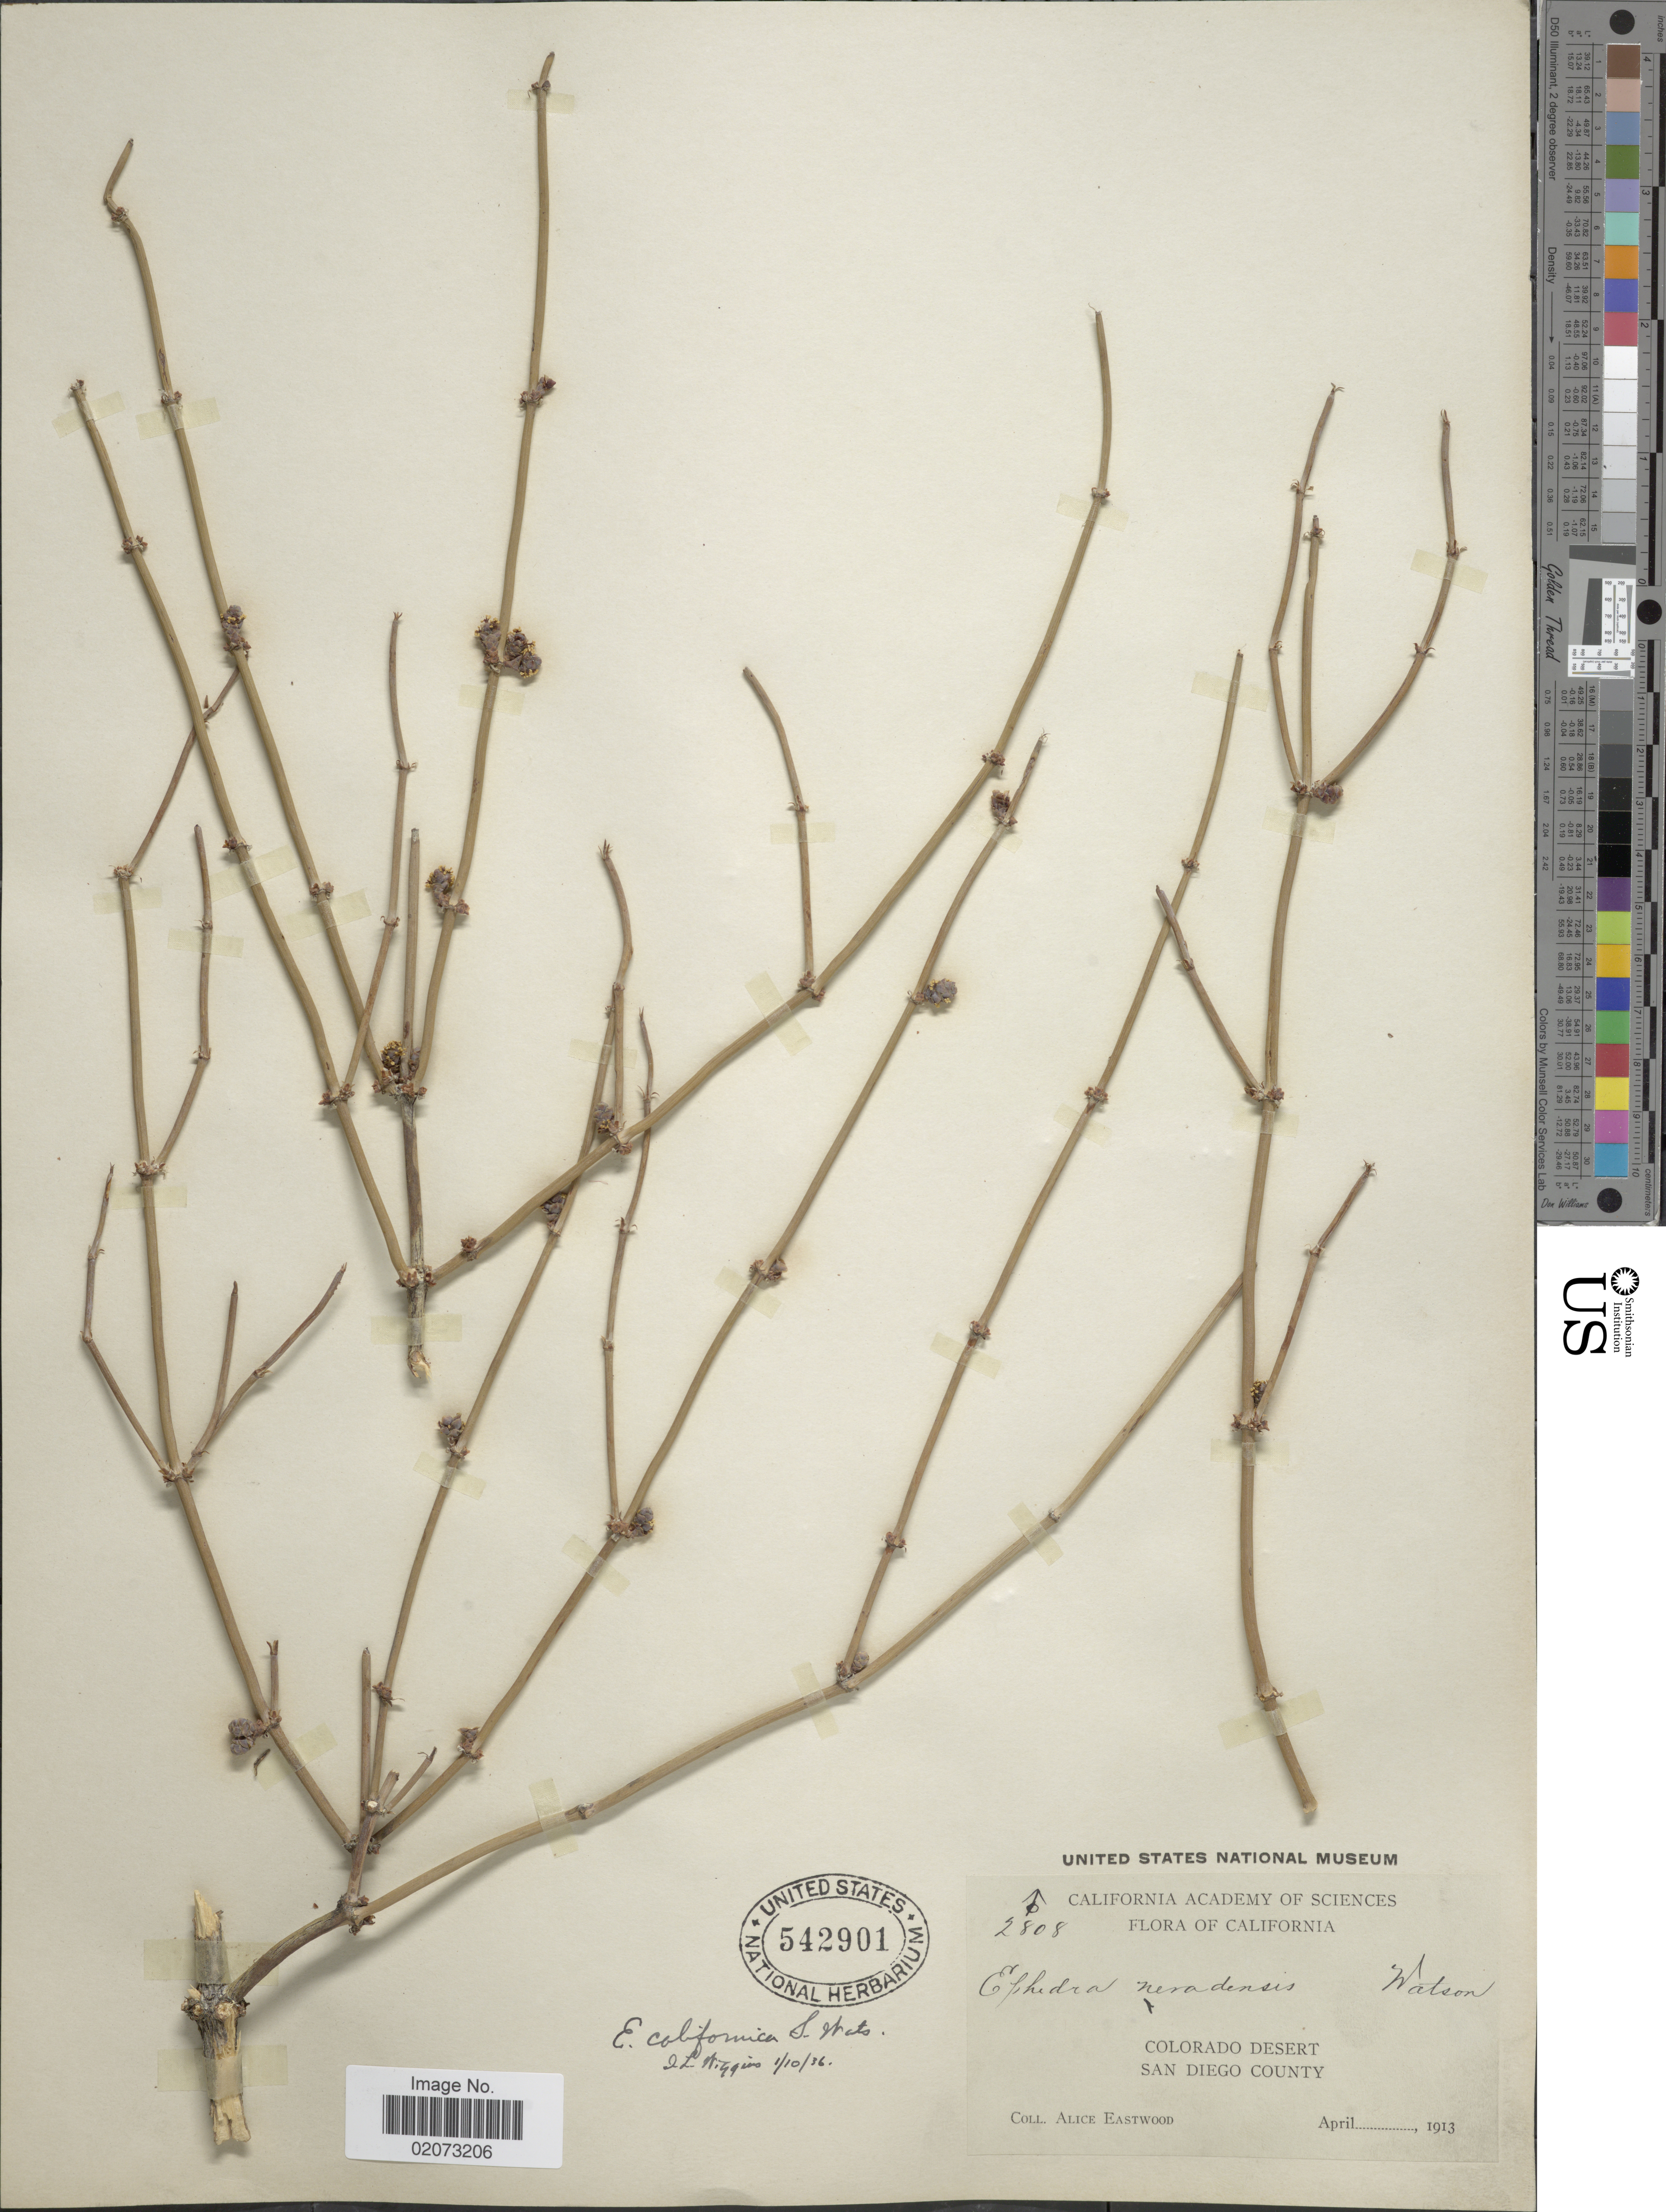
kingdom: Plantae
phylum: Tracheophyta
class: Gnetopsida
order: Ephedrales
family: Ephedraceae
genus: Ephedra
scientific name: Ephedra californica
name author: S. Watson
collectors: A. Eastwood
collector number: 2808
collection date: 1913-04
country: United States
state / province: California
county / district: San Diego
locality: Colorado Desert. San Diego County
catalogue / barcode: US 542901